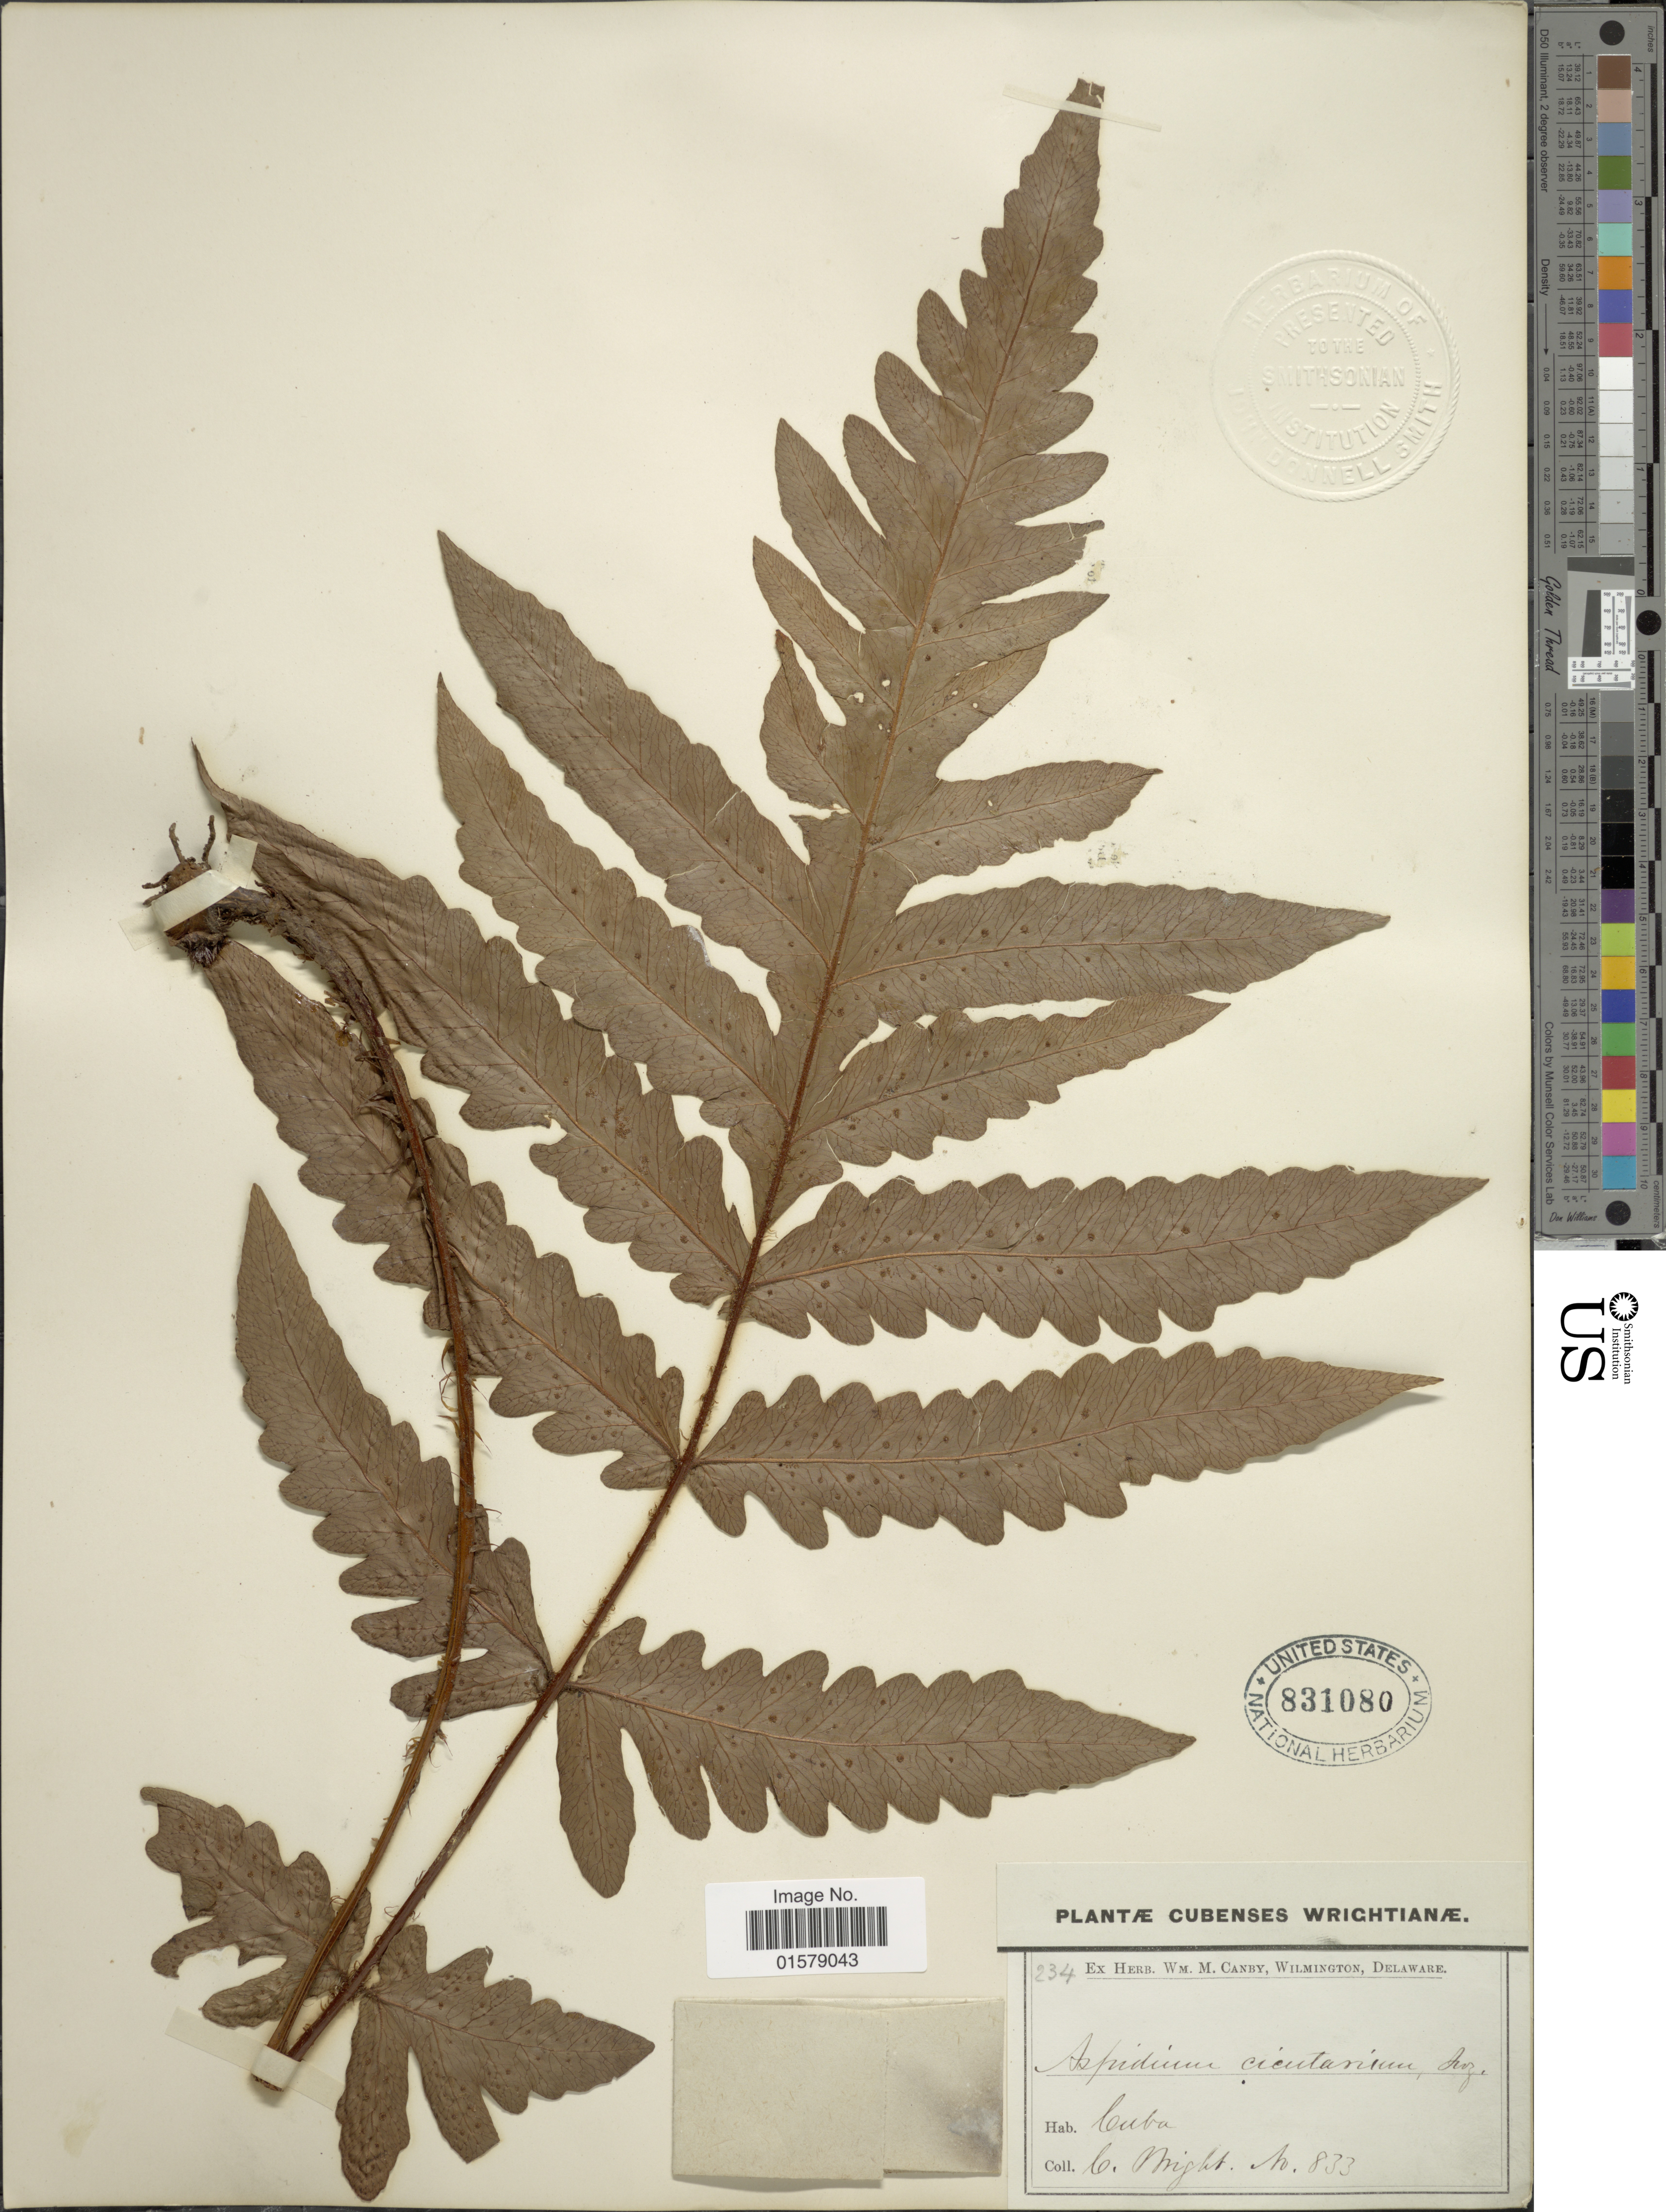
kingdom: Plantae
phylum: Tracheophyta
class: Polypodiopsida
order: Polypodiales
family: Tectariaceae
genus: Tectaria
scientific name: Tectaria cicutaria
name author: (L.) Copel.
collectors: C. Wright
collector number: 833*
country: Cuba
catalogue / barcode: US 831080